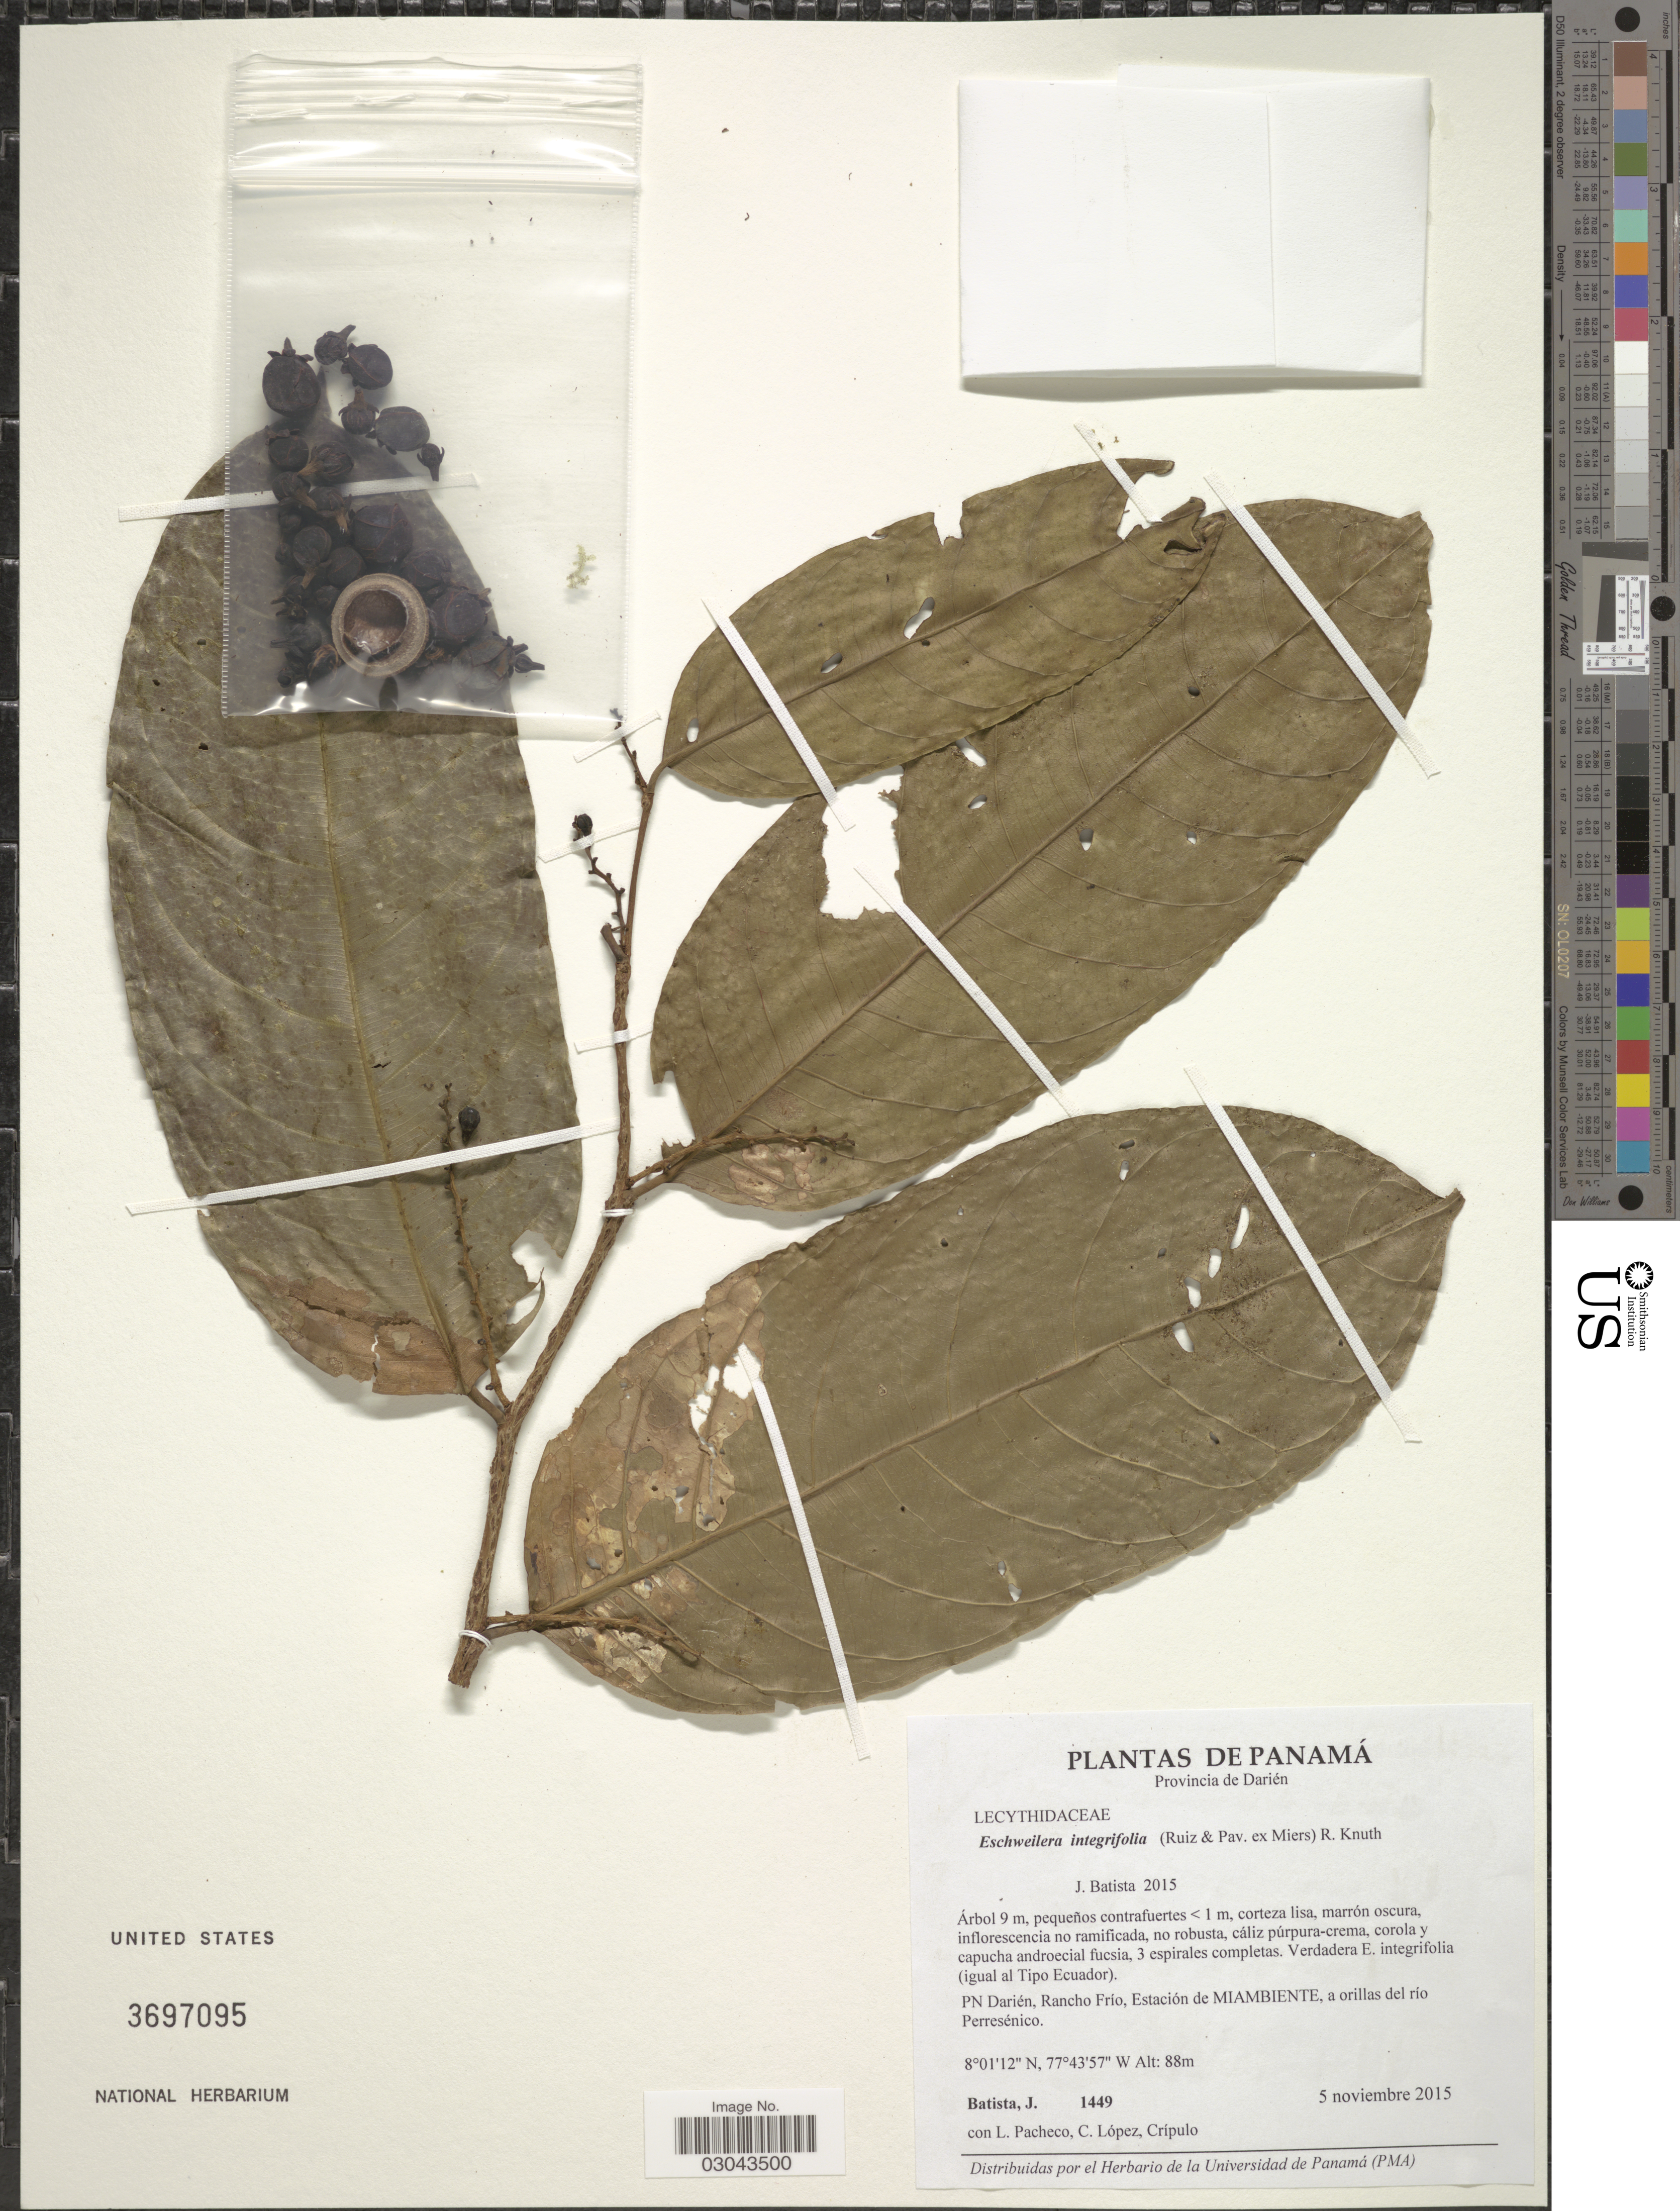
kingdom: Plantae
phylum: Tracheophyta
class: Magnoliopsida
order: Ericales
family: Lecythidaceae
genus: Eschweilera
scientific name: Eschweilera integrifolia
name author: (Ruiz & Pav. ex Miers) R. Knuth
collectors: J. Batista, L. Pacheco, C. Lopez & Crípulo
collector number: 1449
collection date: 2015-11-05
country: Panama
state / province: Darién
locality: Verdadera E. integrifolia (igual al Tipo Ecuador). PN Darién, Rancho Frío, Estación de Miambiente, a orillas del río Perresénico.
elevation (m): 88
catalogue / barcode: US 3697095